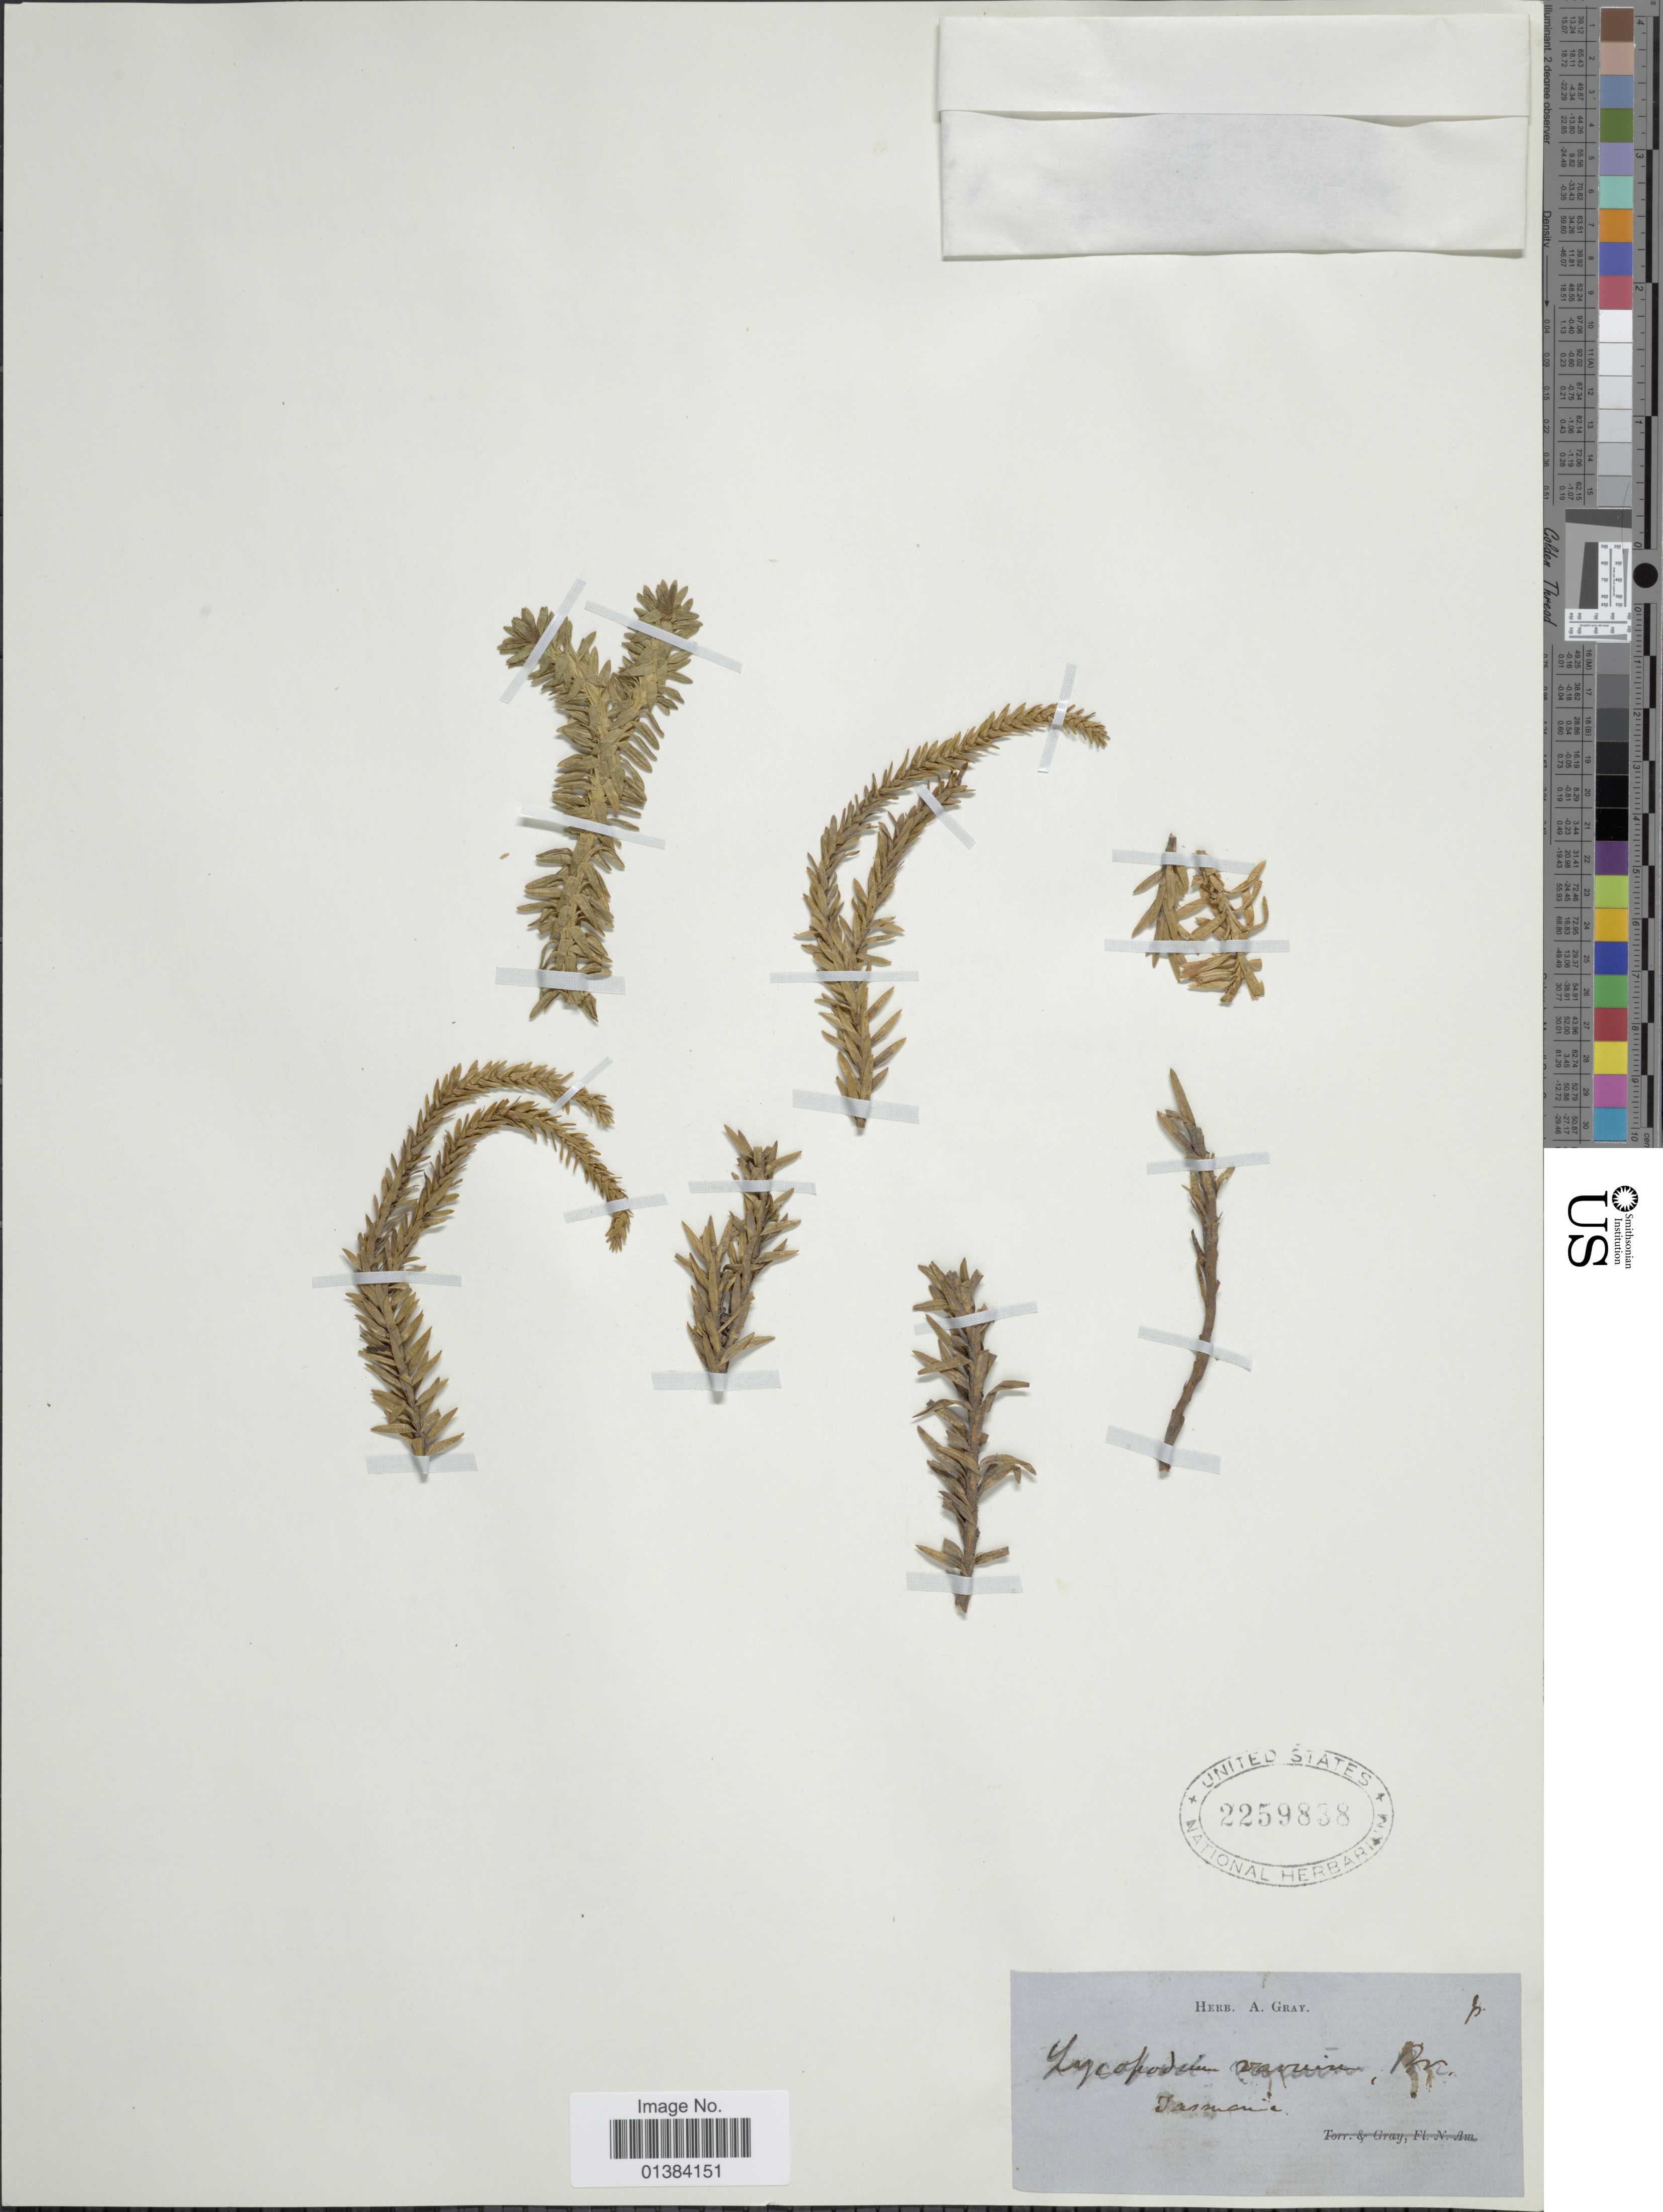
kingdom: Plantae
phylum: Tracheophyta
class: Lycopodiopsida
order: Lycopodiales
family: Lycopodiaceae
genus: Phlegmariurus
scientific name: Phlegmariurus varius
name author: (R. Br.) A. R. Field & Bostock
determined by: Field, A. R.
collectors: ex Herb. A. Gray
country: Australia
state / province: Tasmania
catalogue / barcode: US 2259838